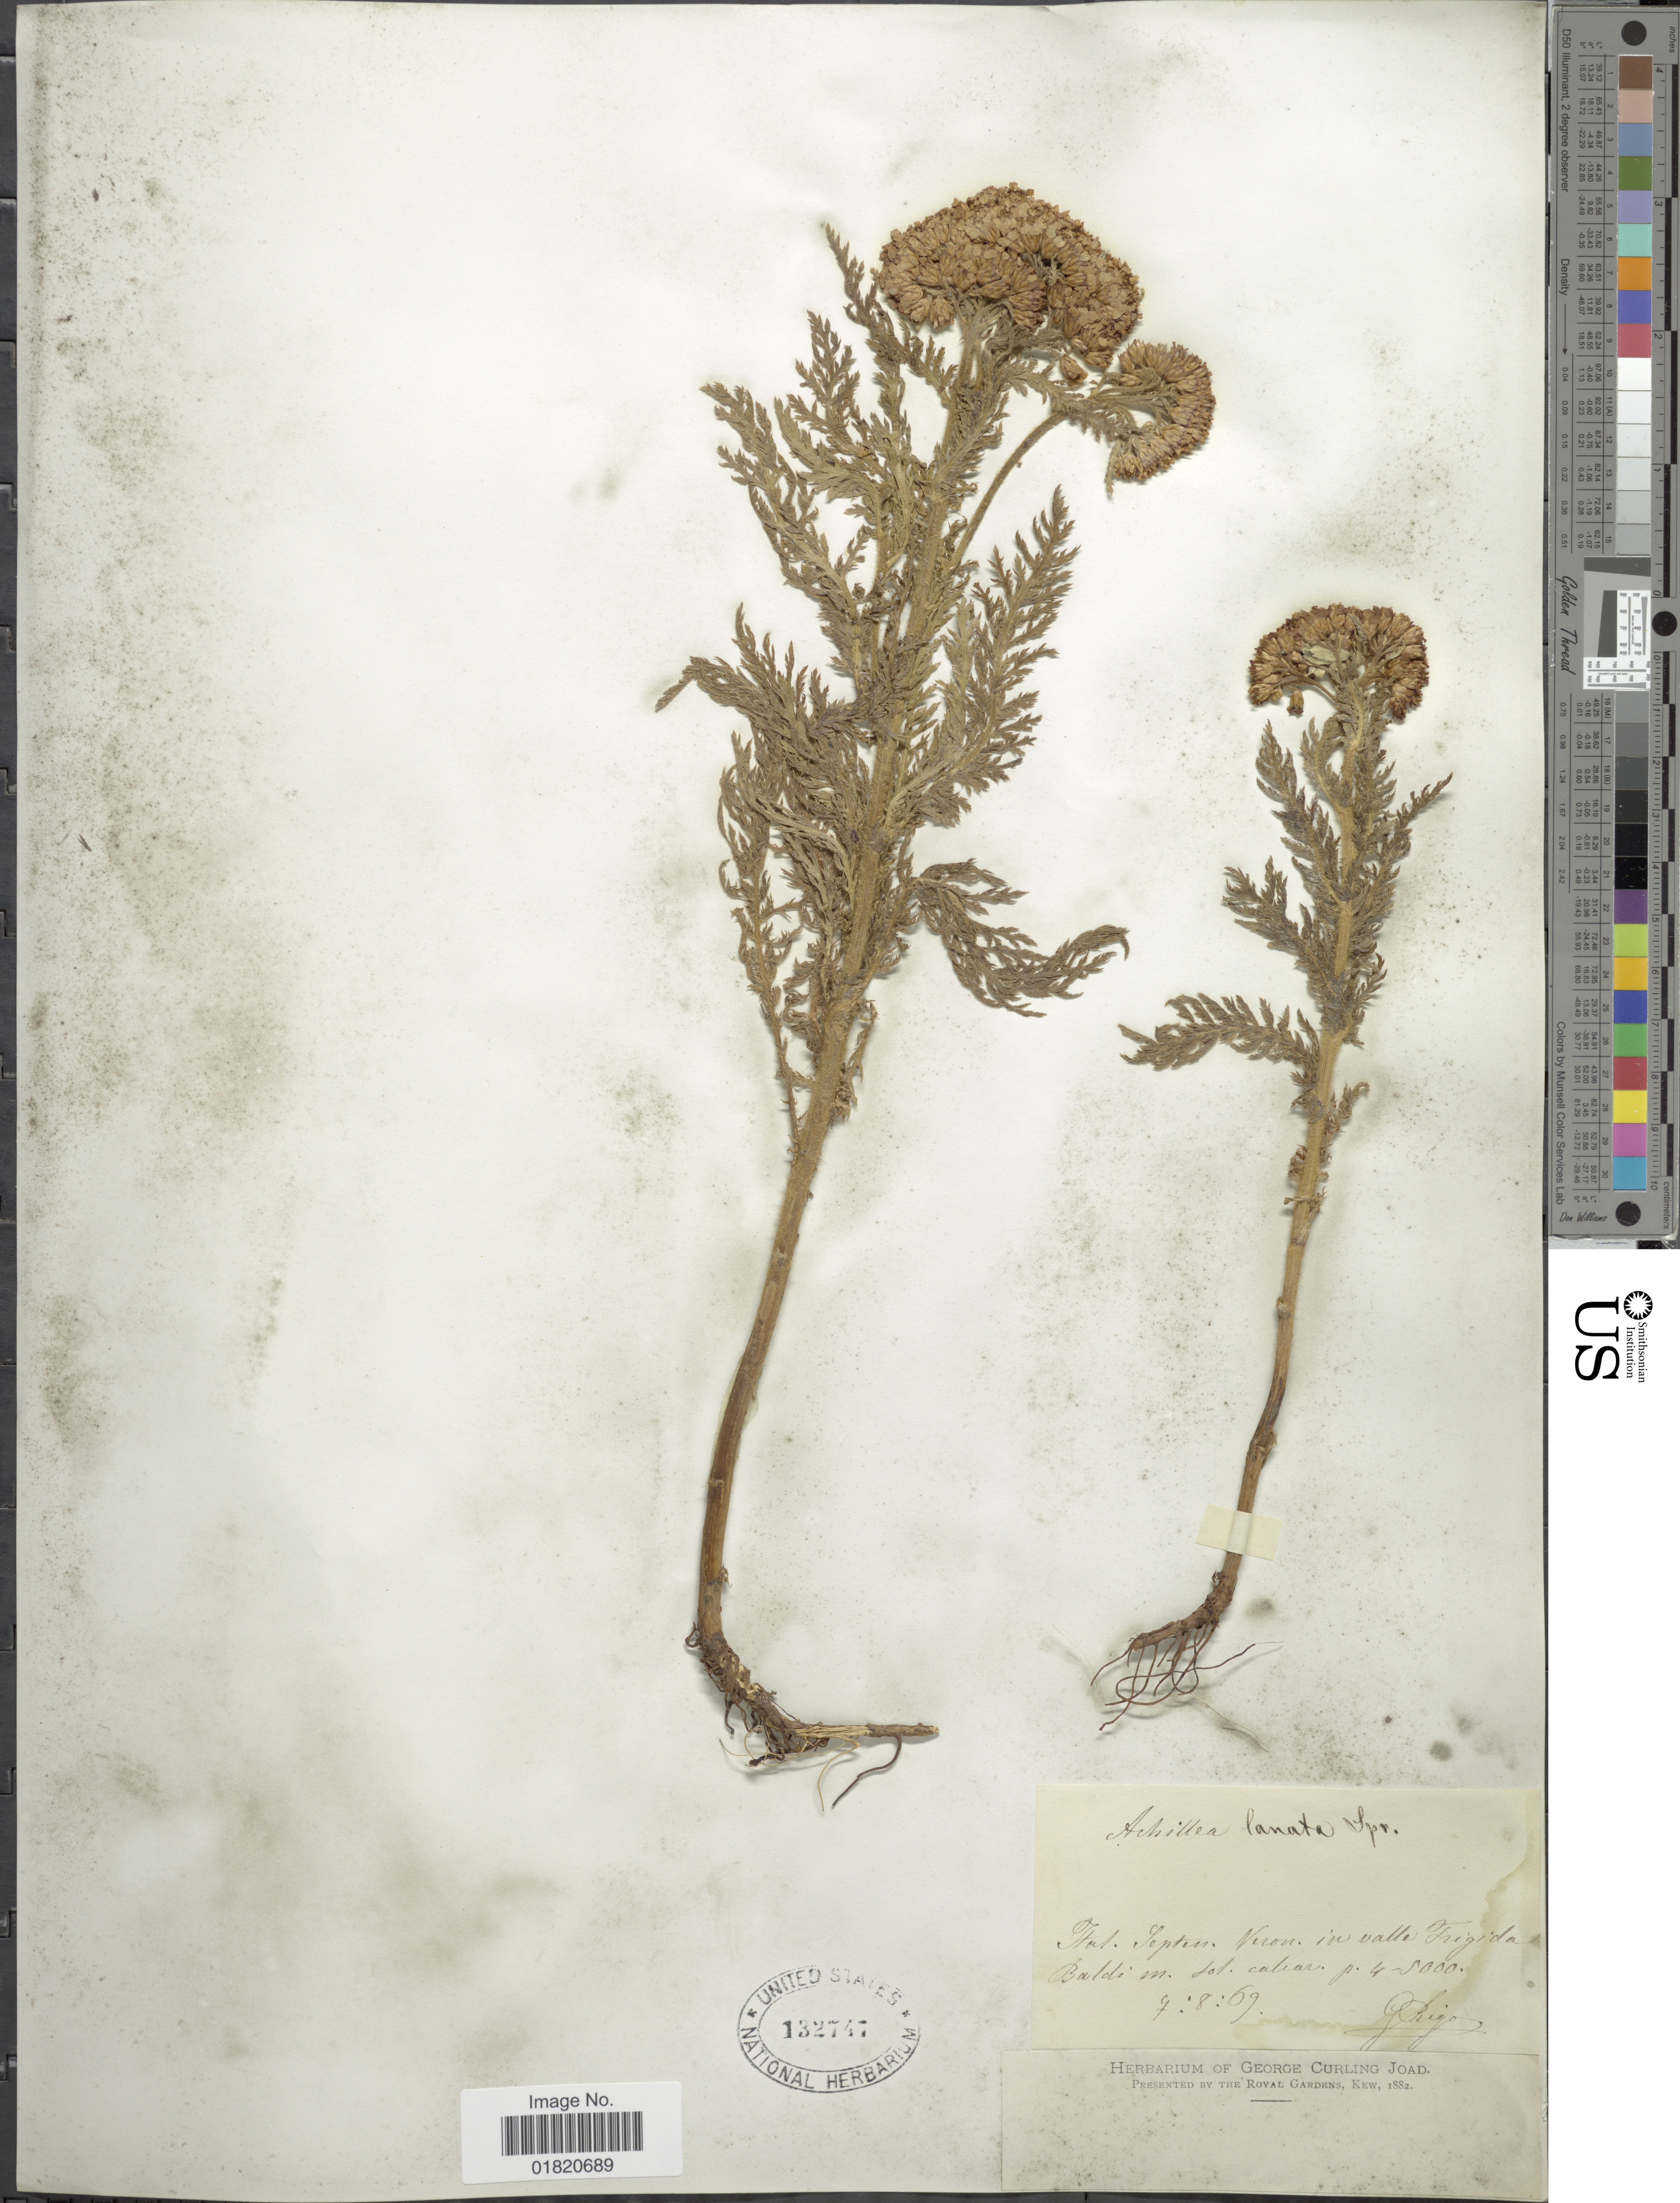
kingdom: Plantae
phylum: Tracheophyta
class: Magnoliopsida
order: Asterales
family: Asteraceae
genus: Achillea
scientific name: Achillea lanata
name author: Spreng.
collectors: G. Rigo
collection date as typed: Transcribed d/m/y: 7/8/69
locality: Fal. Septen. Veron. in valle Frigida Baldi m. sol. calcar. [interpreted]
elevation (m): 1219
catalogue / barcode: US 132747